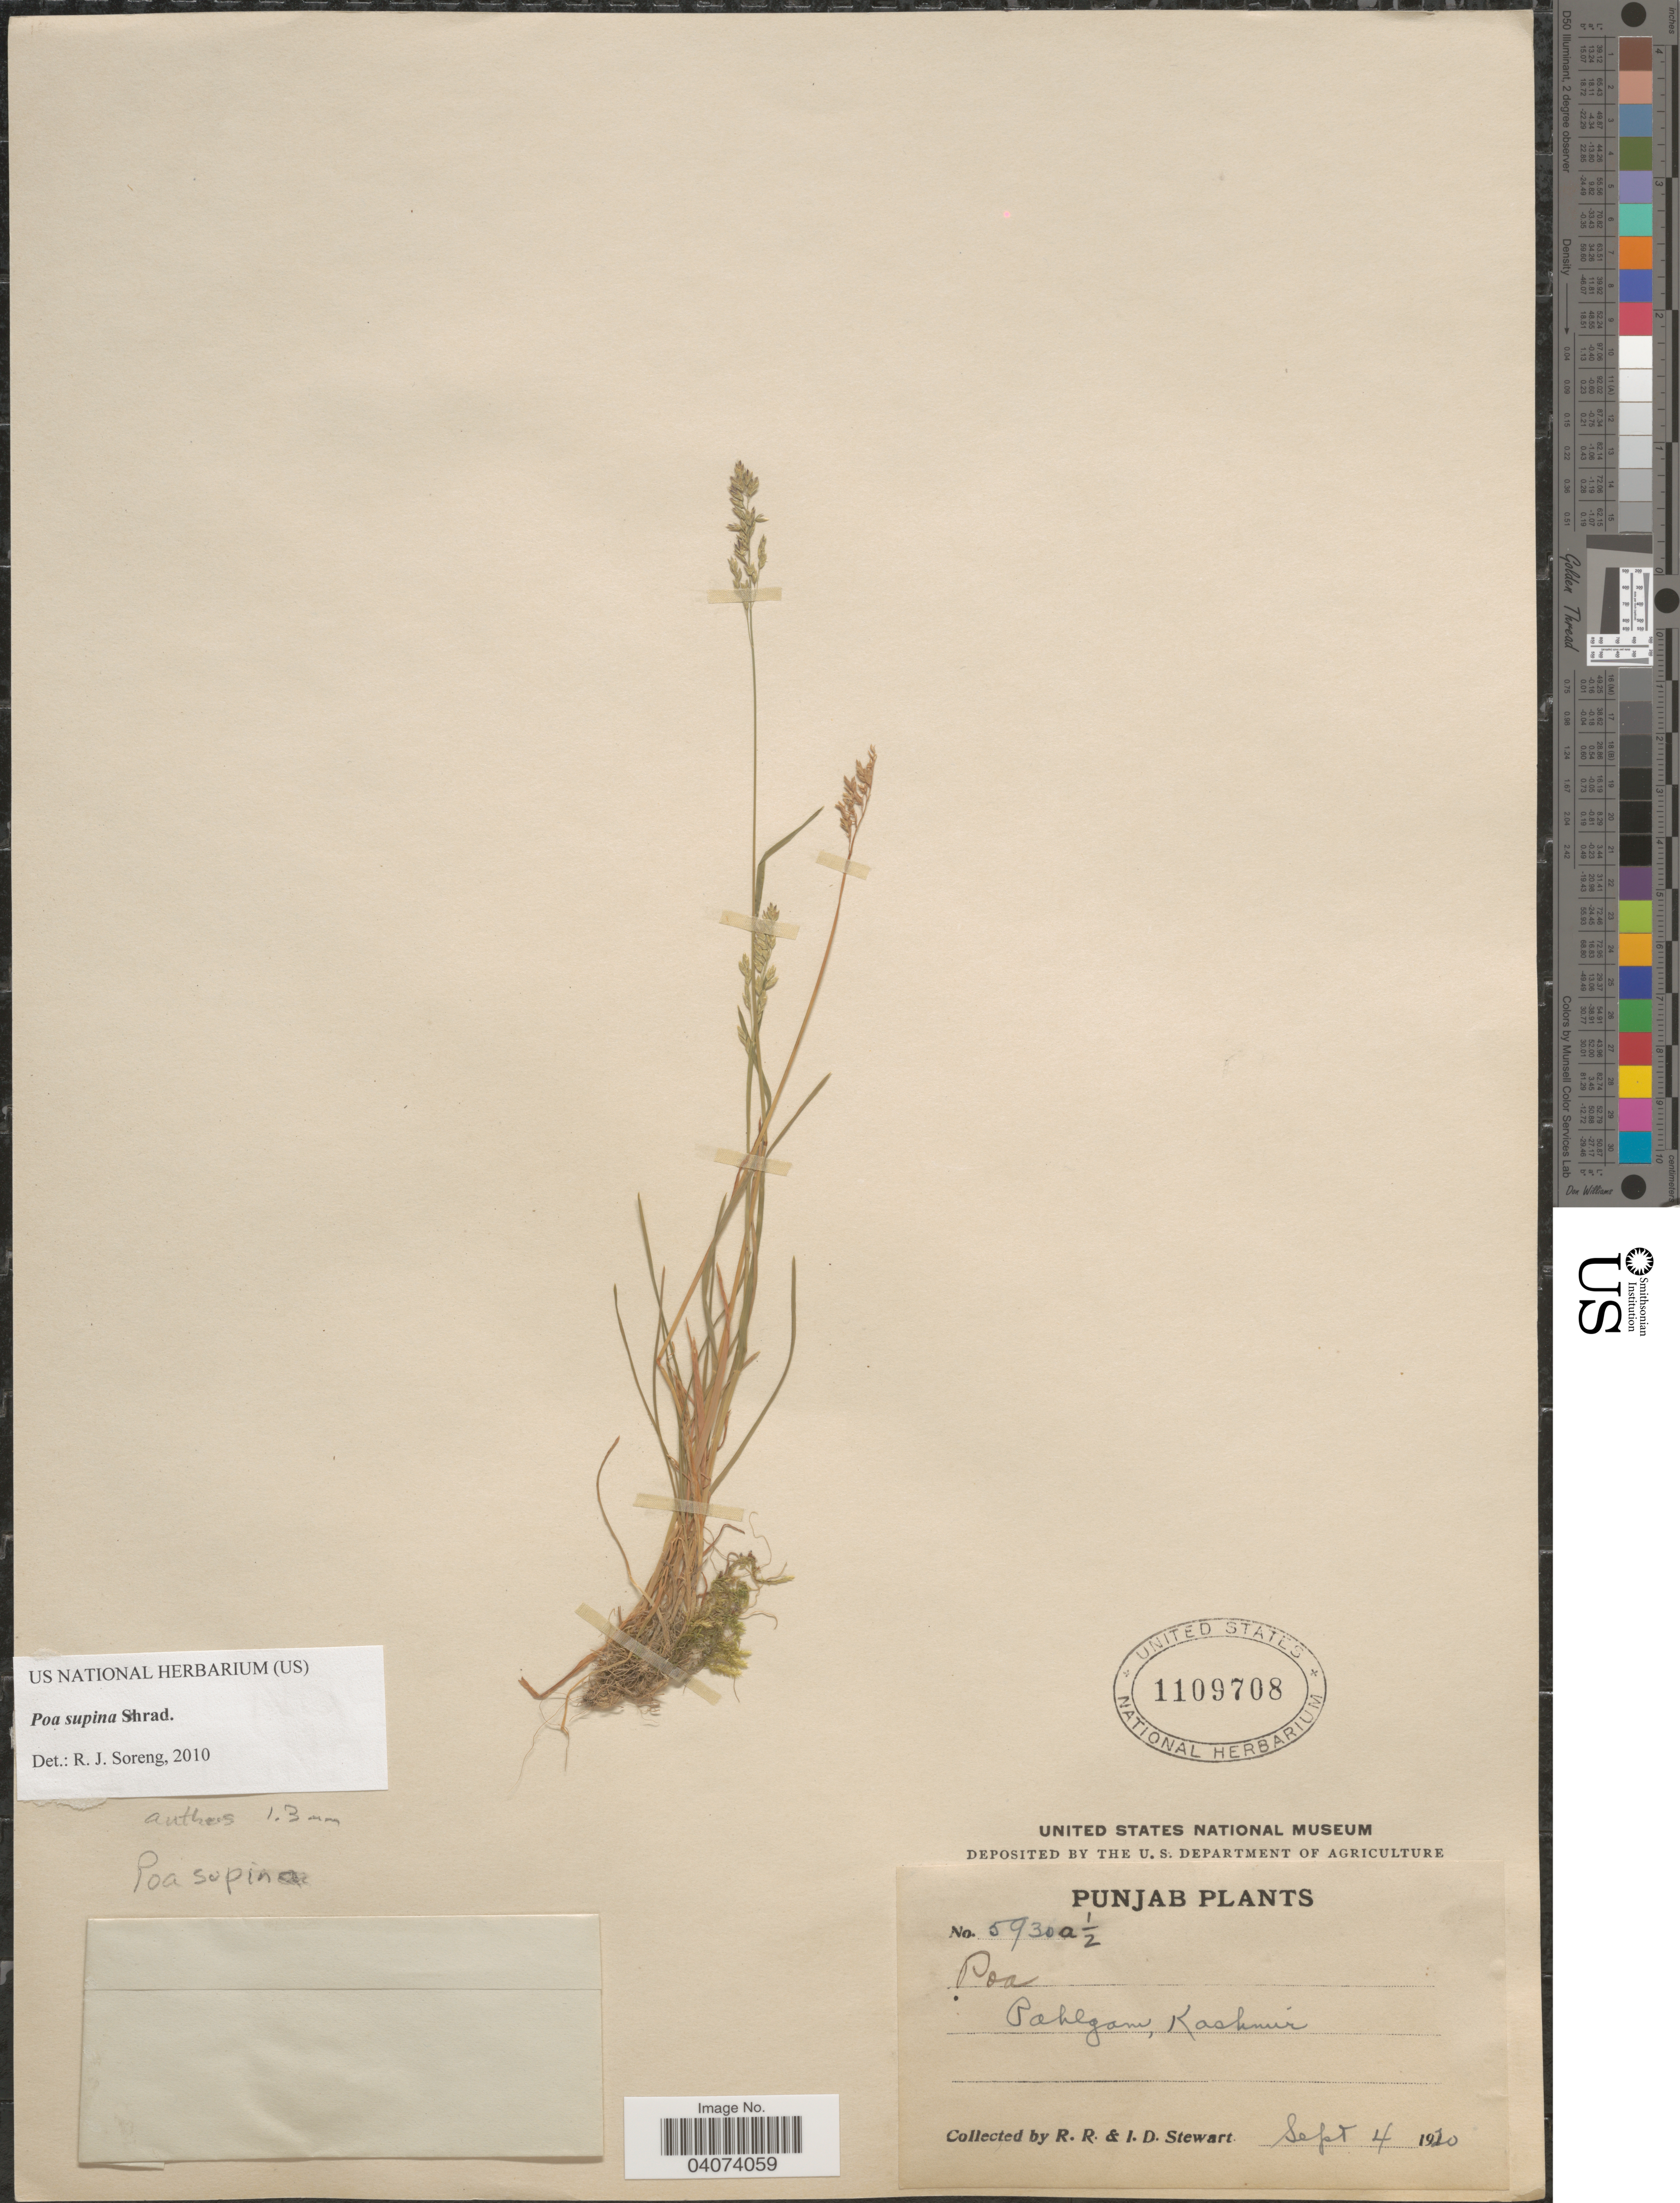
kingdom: Plantae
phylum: Tracheophyta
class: Liliopsida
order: Poales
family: Poaceae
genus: Poa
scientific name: Poa supina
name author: Schrad.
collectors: R. Stewart & I. Stewart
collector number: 5930a½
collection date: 1920-09-04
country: India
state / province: Jammu and Kashmir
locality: Pahlgam, Kashmir.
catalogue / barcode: US 1109708